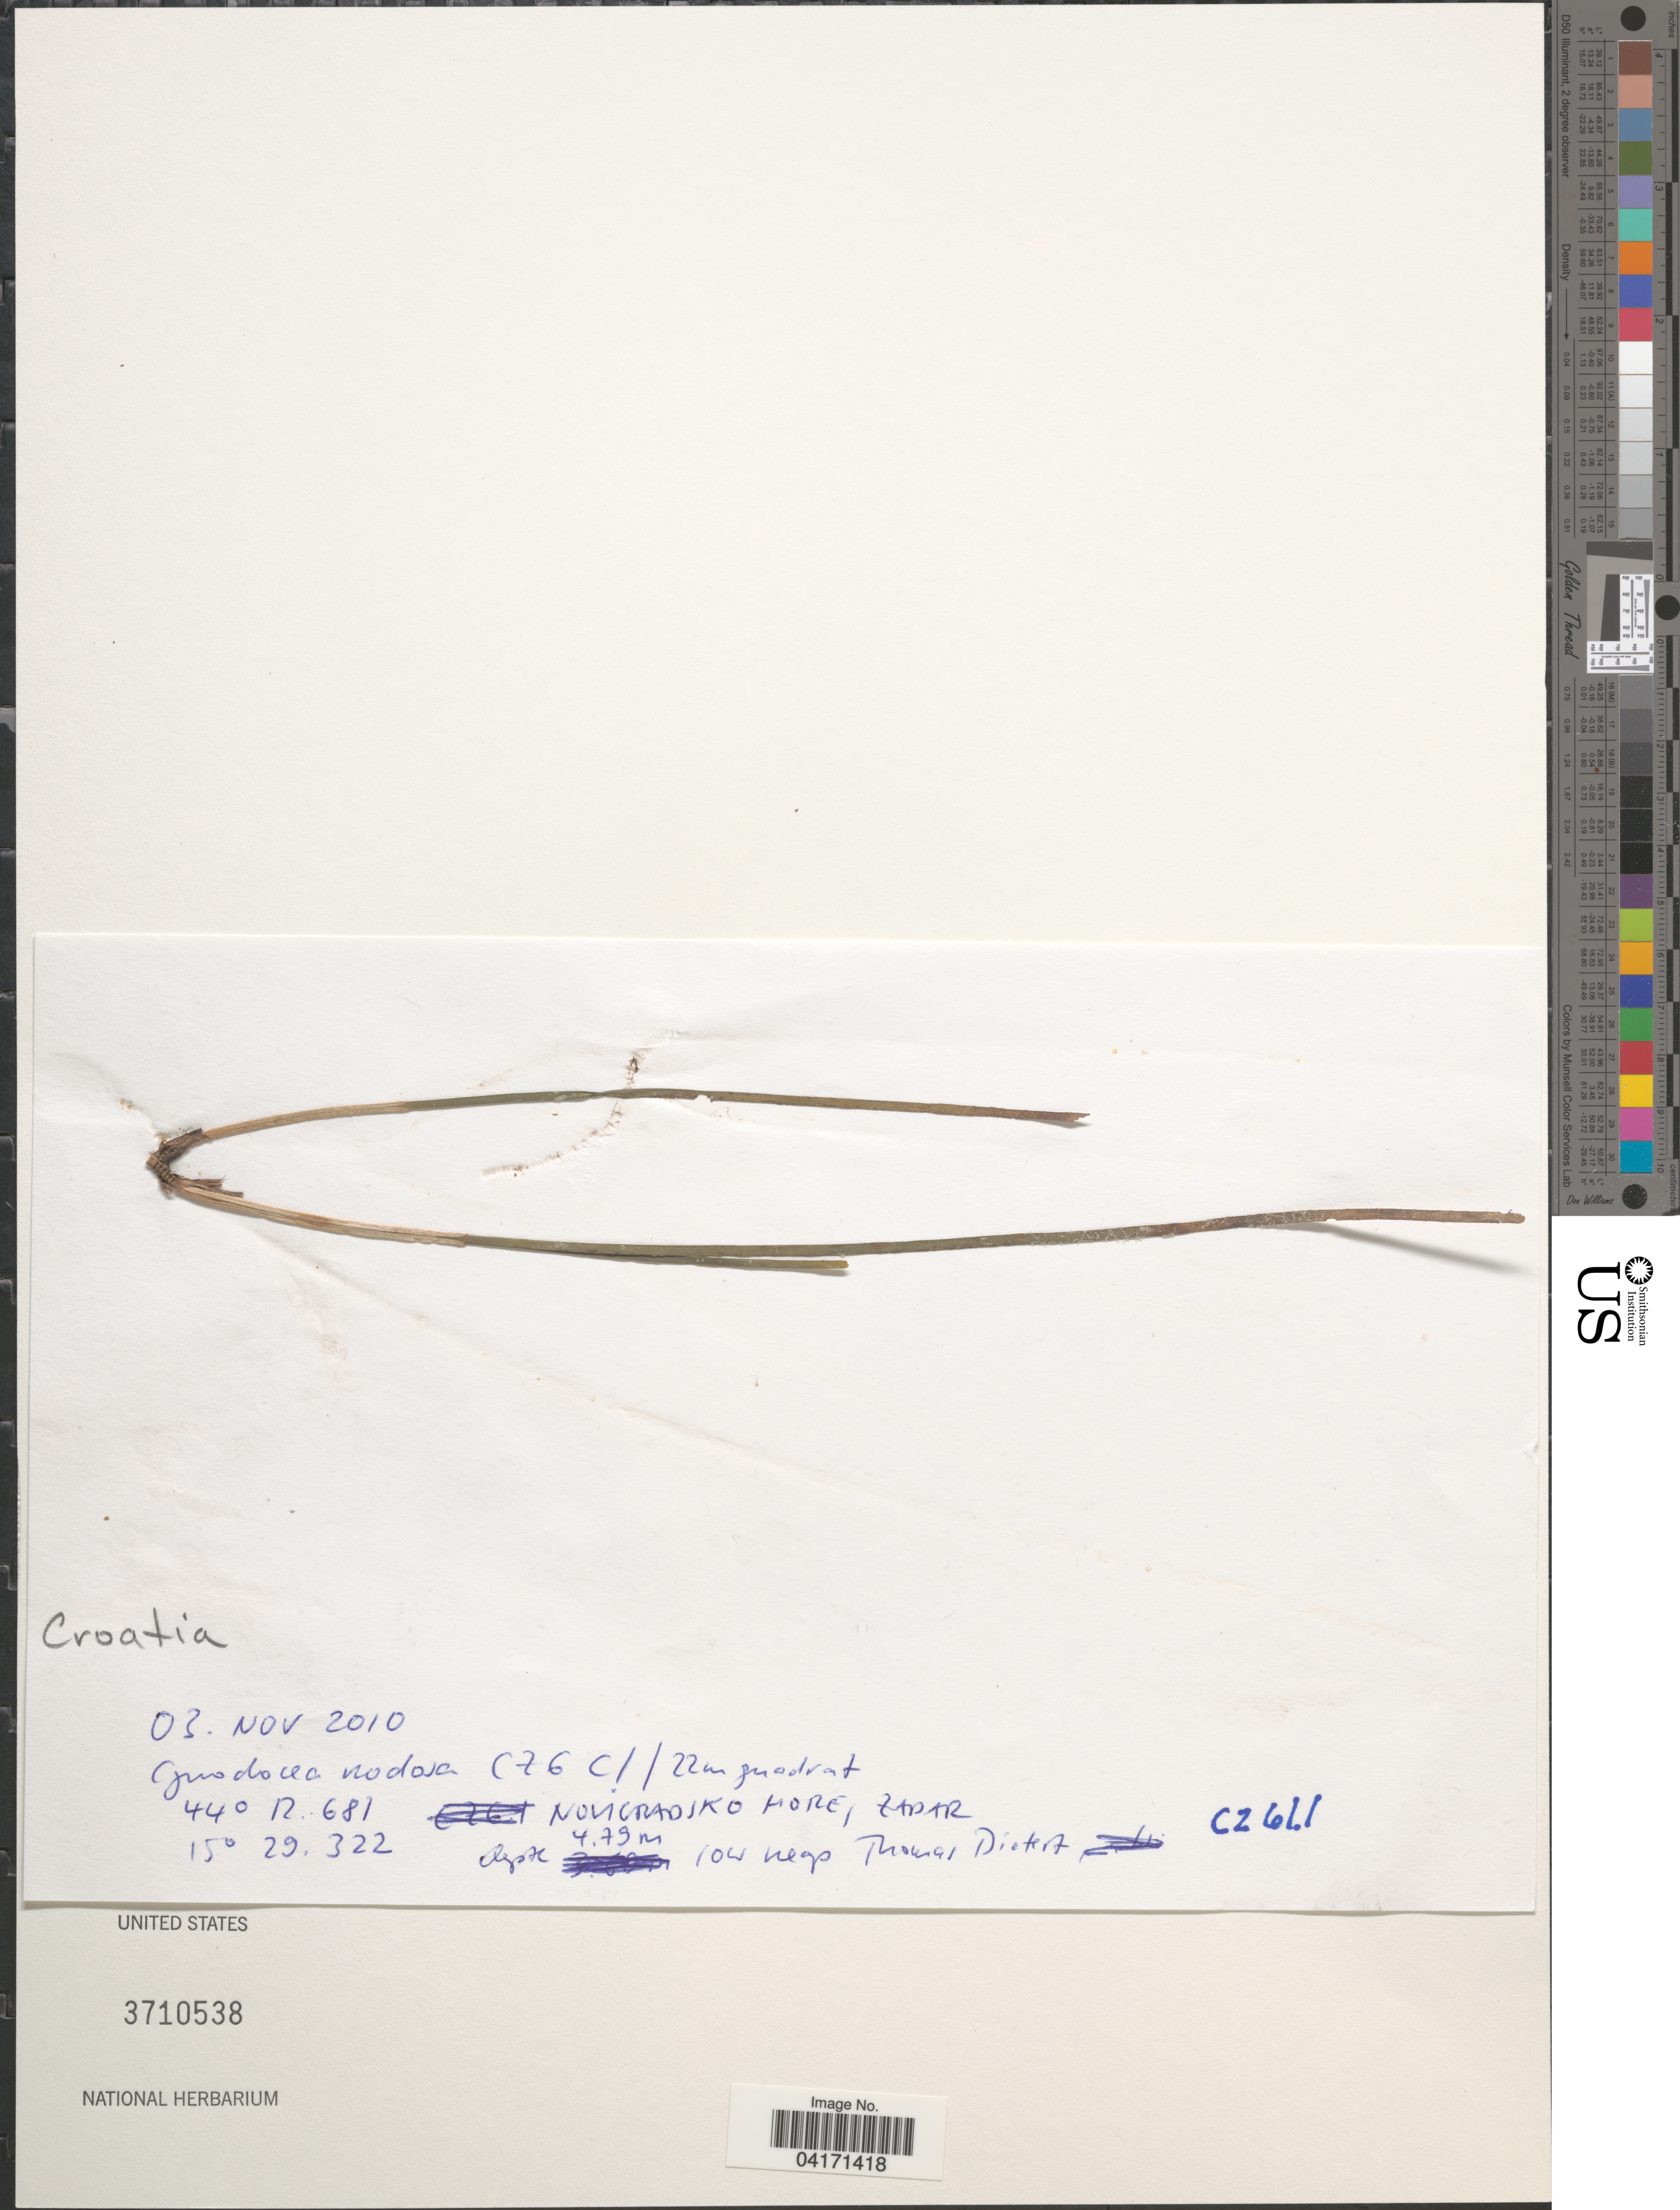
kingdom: Plantae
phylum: Tracheophyta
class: Liliopsida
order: Alismatales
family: Cymodoceaceae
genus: Cymodocea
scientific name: Cymodocea nodosa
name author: Asch.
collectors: T. Dietert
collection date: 2010-11-03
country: Croatia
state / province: Zadar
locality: CZ6.1 C/22m quadrat [interpreted] Novigradsko More.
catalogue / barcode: US 3710538